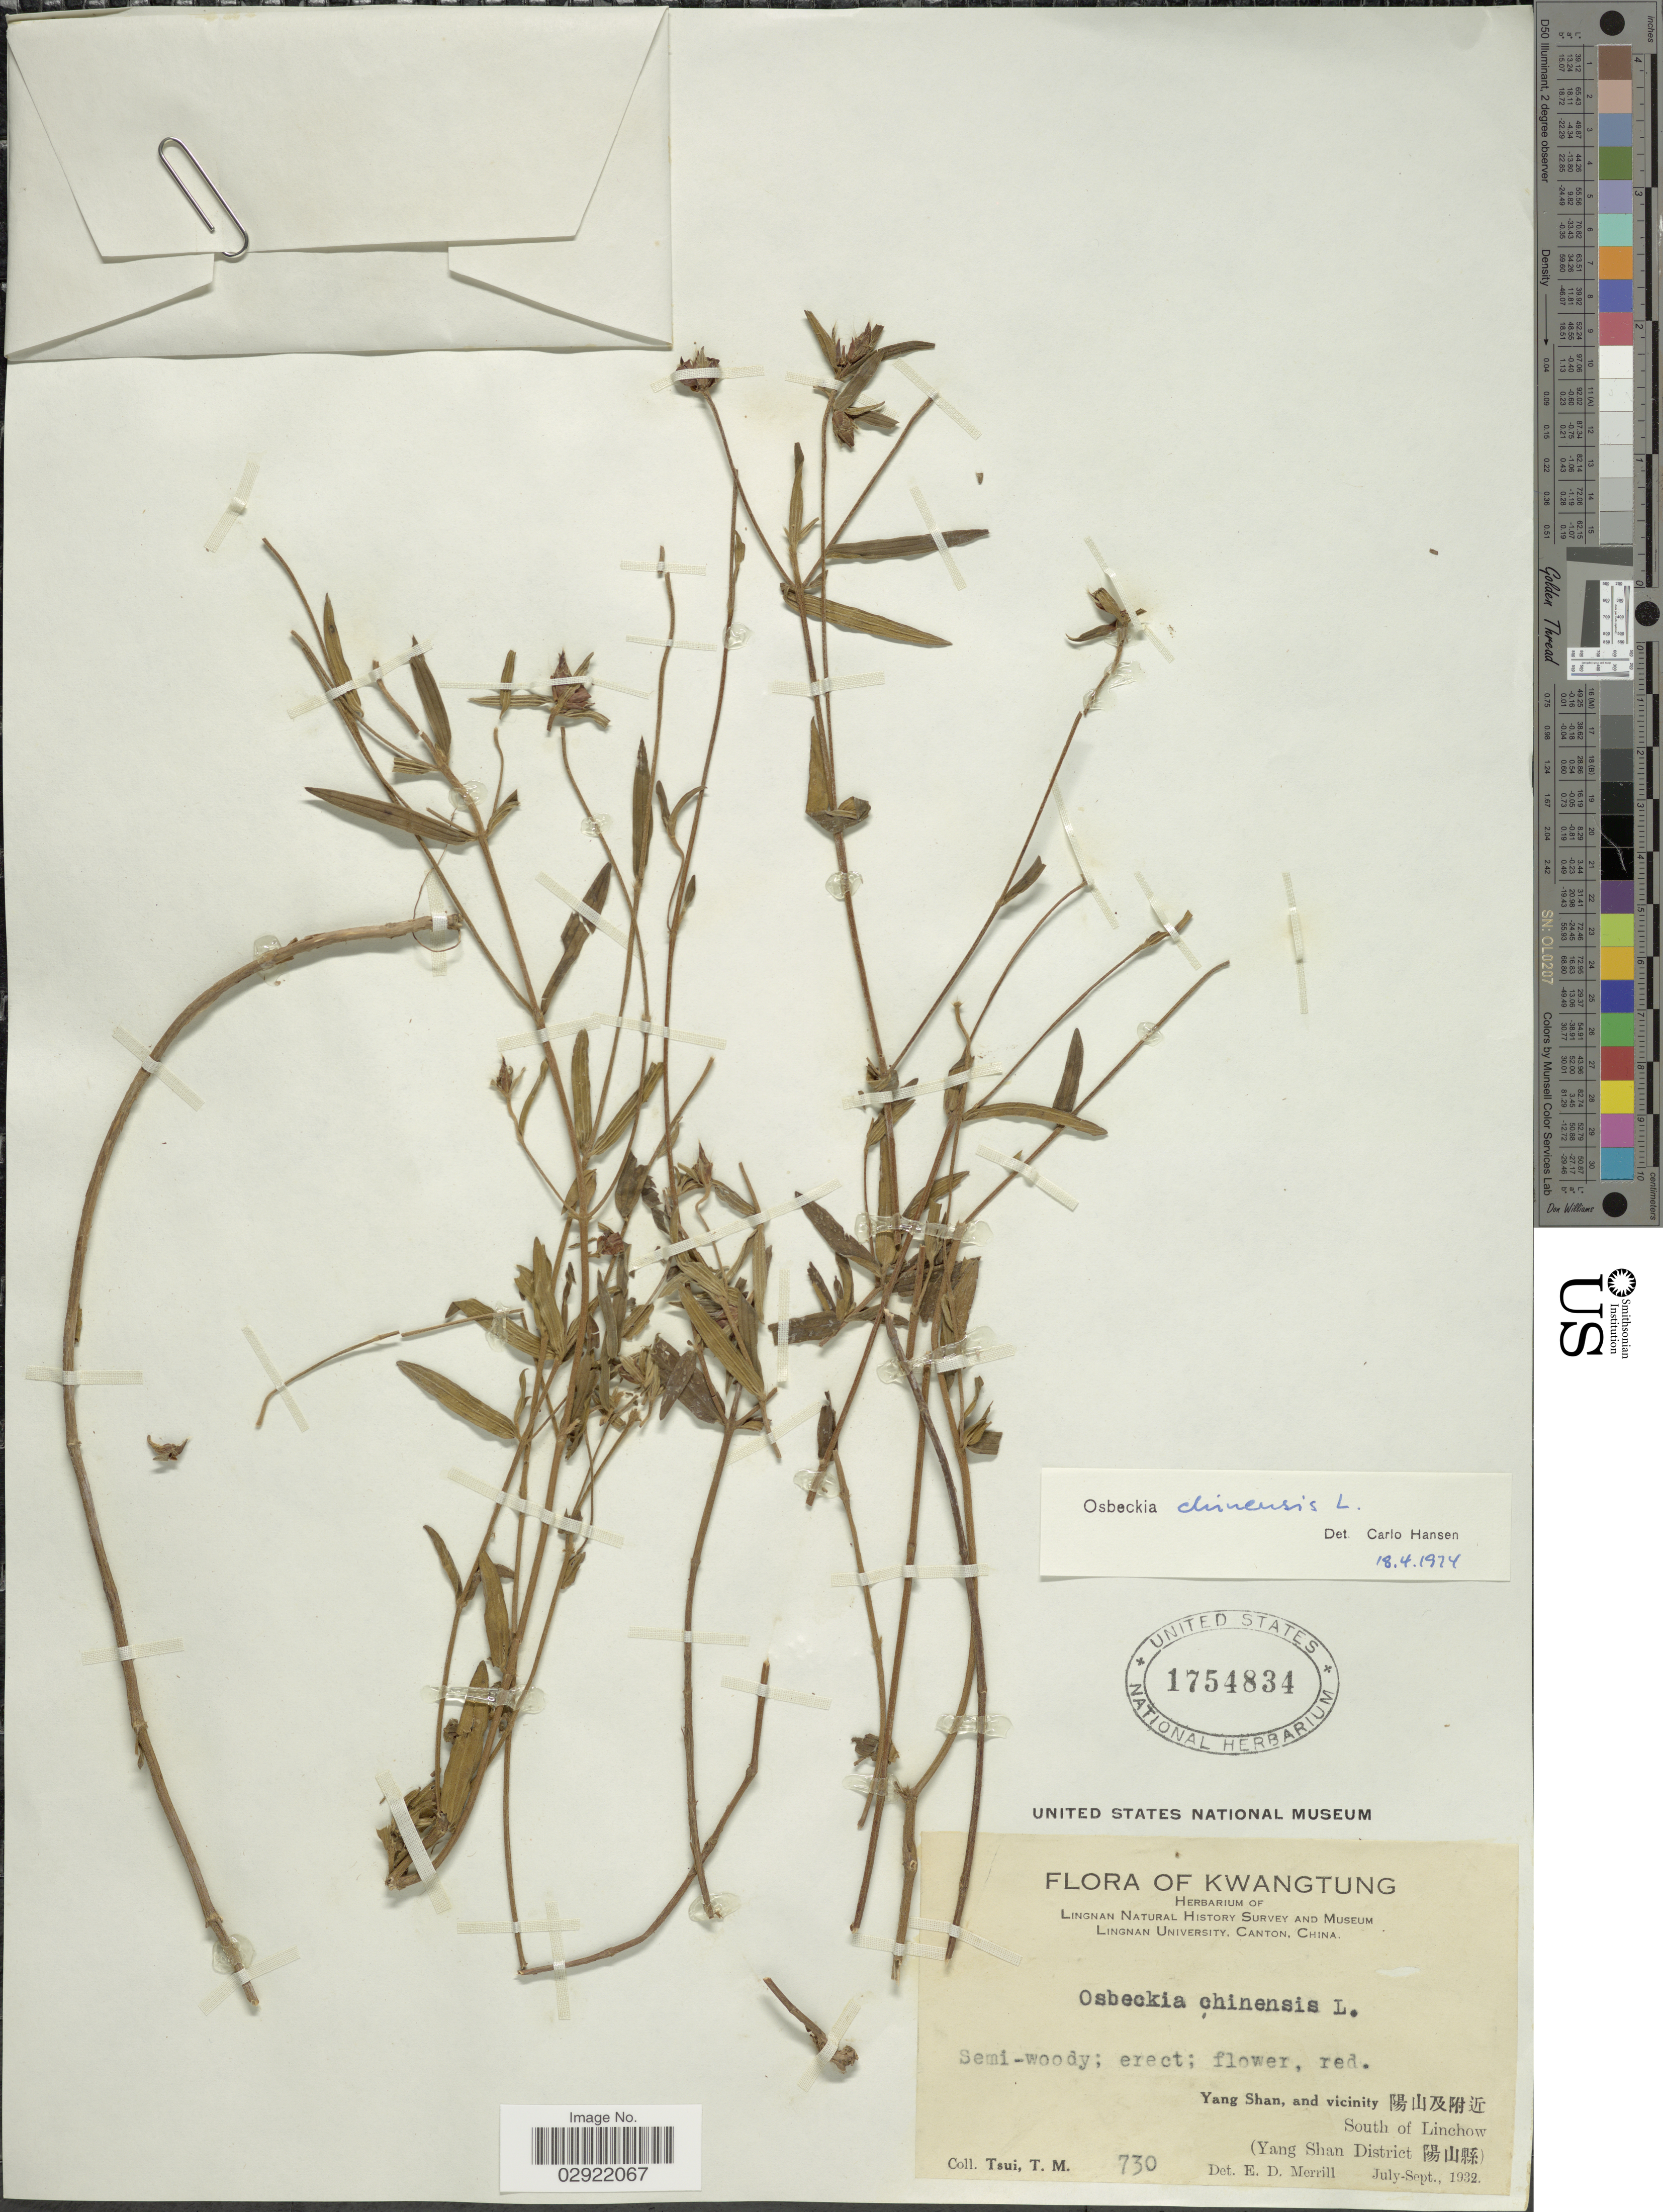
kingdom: Plantae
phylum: Tracheophyta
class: Magnoliopsida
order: Myrtales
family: Melastomataceae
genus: Osbeckia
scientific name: Osbeckia chinensis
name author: L.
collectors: T. Tsui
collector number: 730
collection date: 1932-07/1932-09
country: China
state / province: Guangdong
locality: Kwangtung. Yang Shan, and vicinity. South of Linchow. (Yang Shan District).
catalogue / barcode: US 1754834